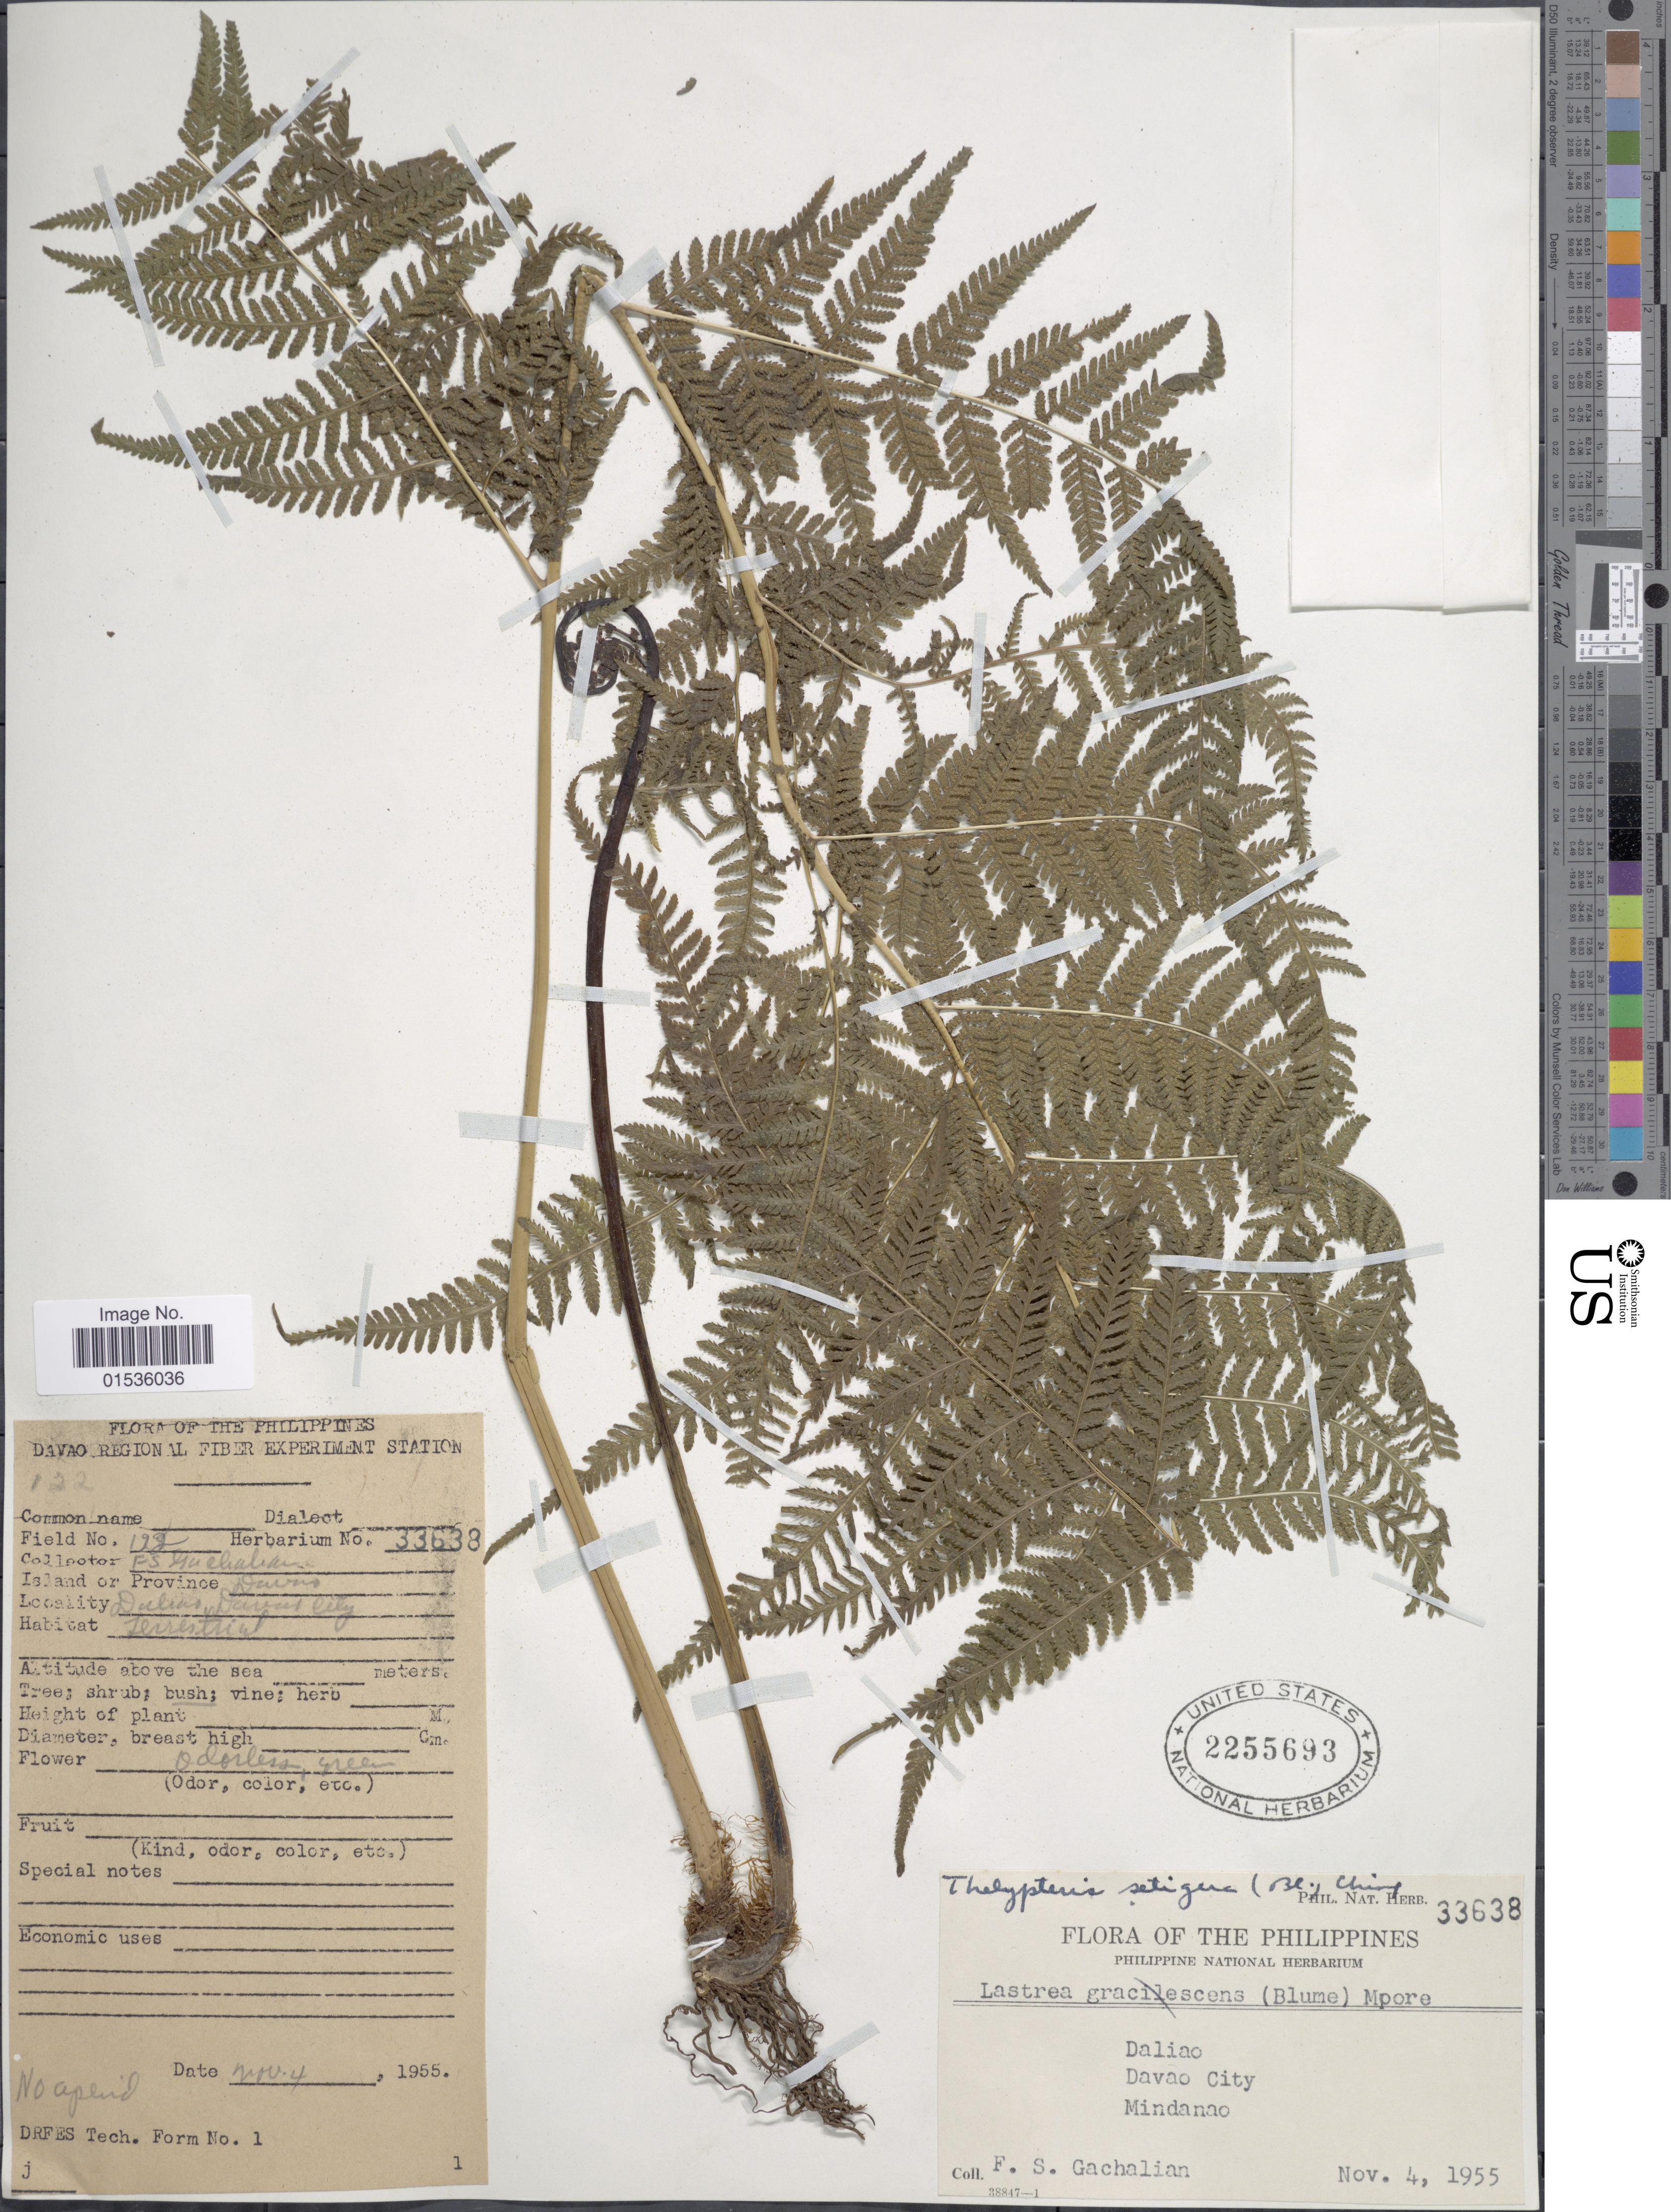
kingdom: Plantae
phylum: Tracheophyta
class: Polypodiopsida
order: Polypodiales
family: Thelypteridaceae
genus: Macrothelypteris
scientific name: Macrothelypteris torresiana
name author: (Gaudich.) Ching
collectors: F. Gachalian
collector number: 122/33638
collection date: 1955-11-04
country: Philippines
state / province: Davao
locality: Philippines, Daliao, Davao City, Mindanao.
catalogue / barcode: US 2255693